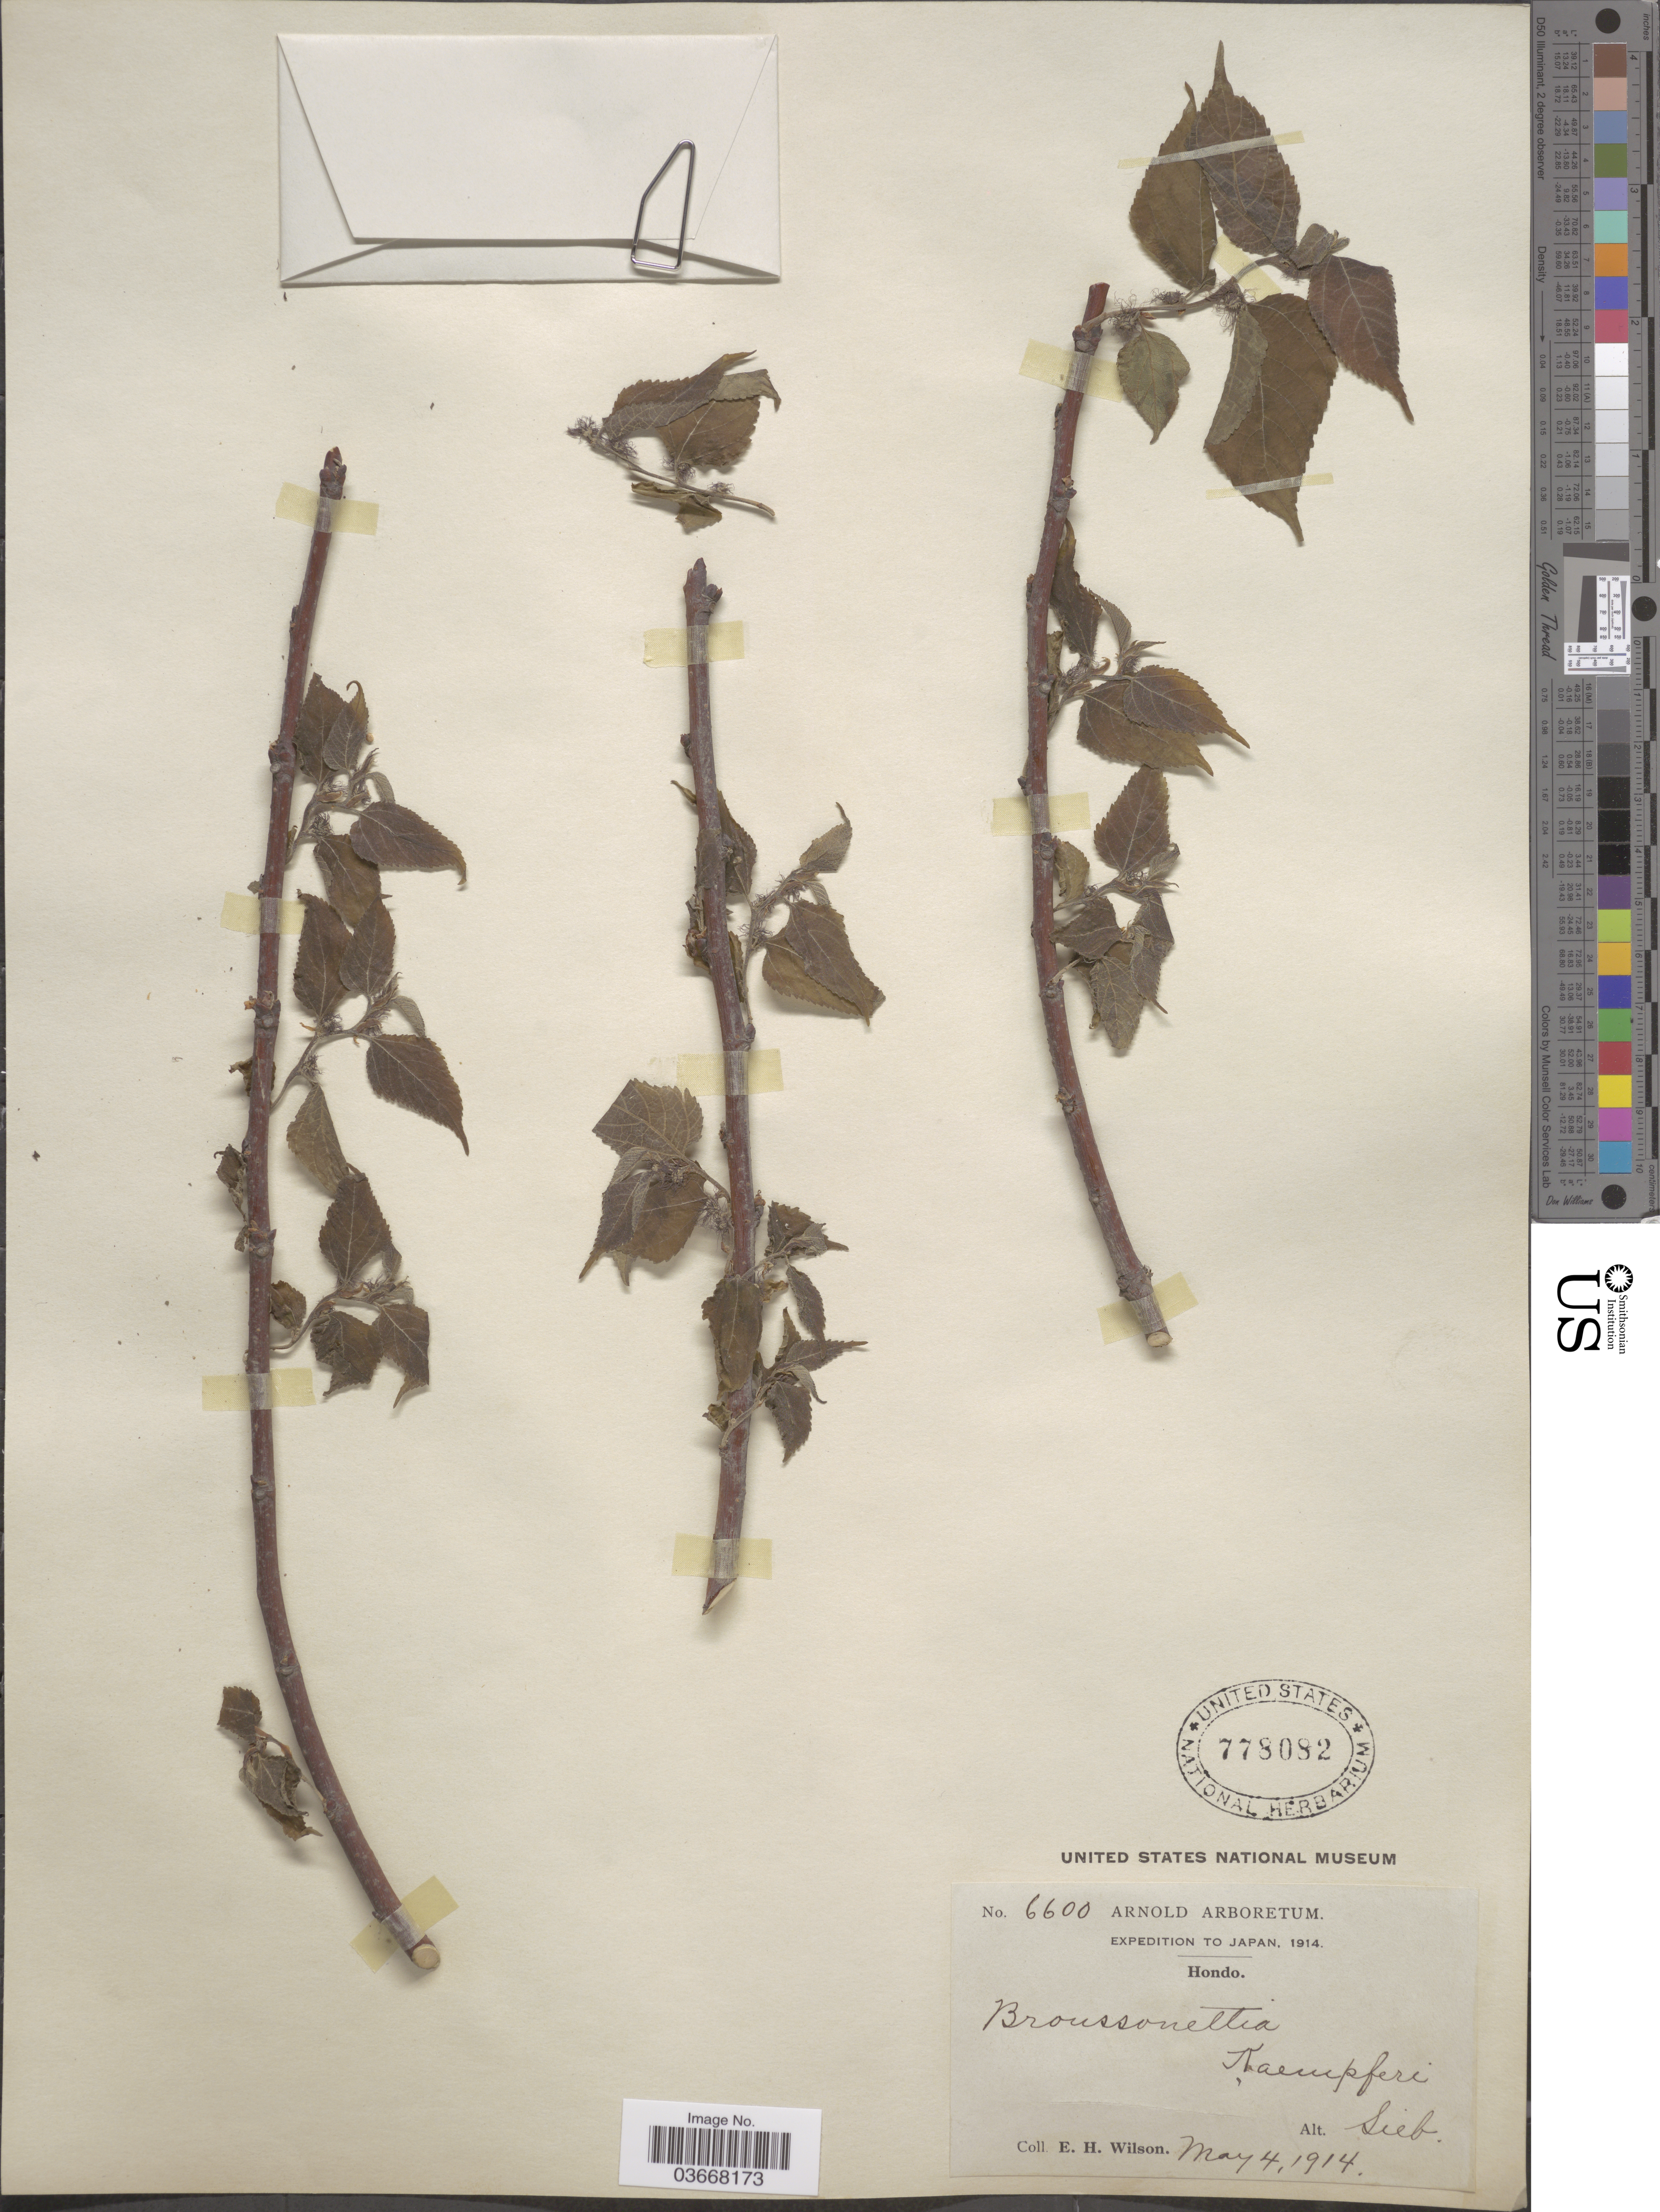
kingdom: Plantae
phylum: Tracheophyta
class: Magnoliopsida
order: Rosales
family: Moraceae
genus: Broussonetia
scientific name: Broussonetia kaempferi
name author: Siebold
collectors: E. Wilson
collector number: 6600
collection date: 1914-05-04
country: Japan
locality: Hondo.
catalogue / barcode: US 778082